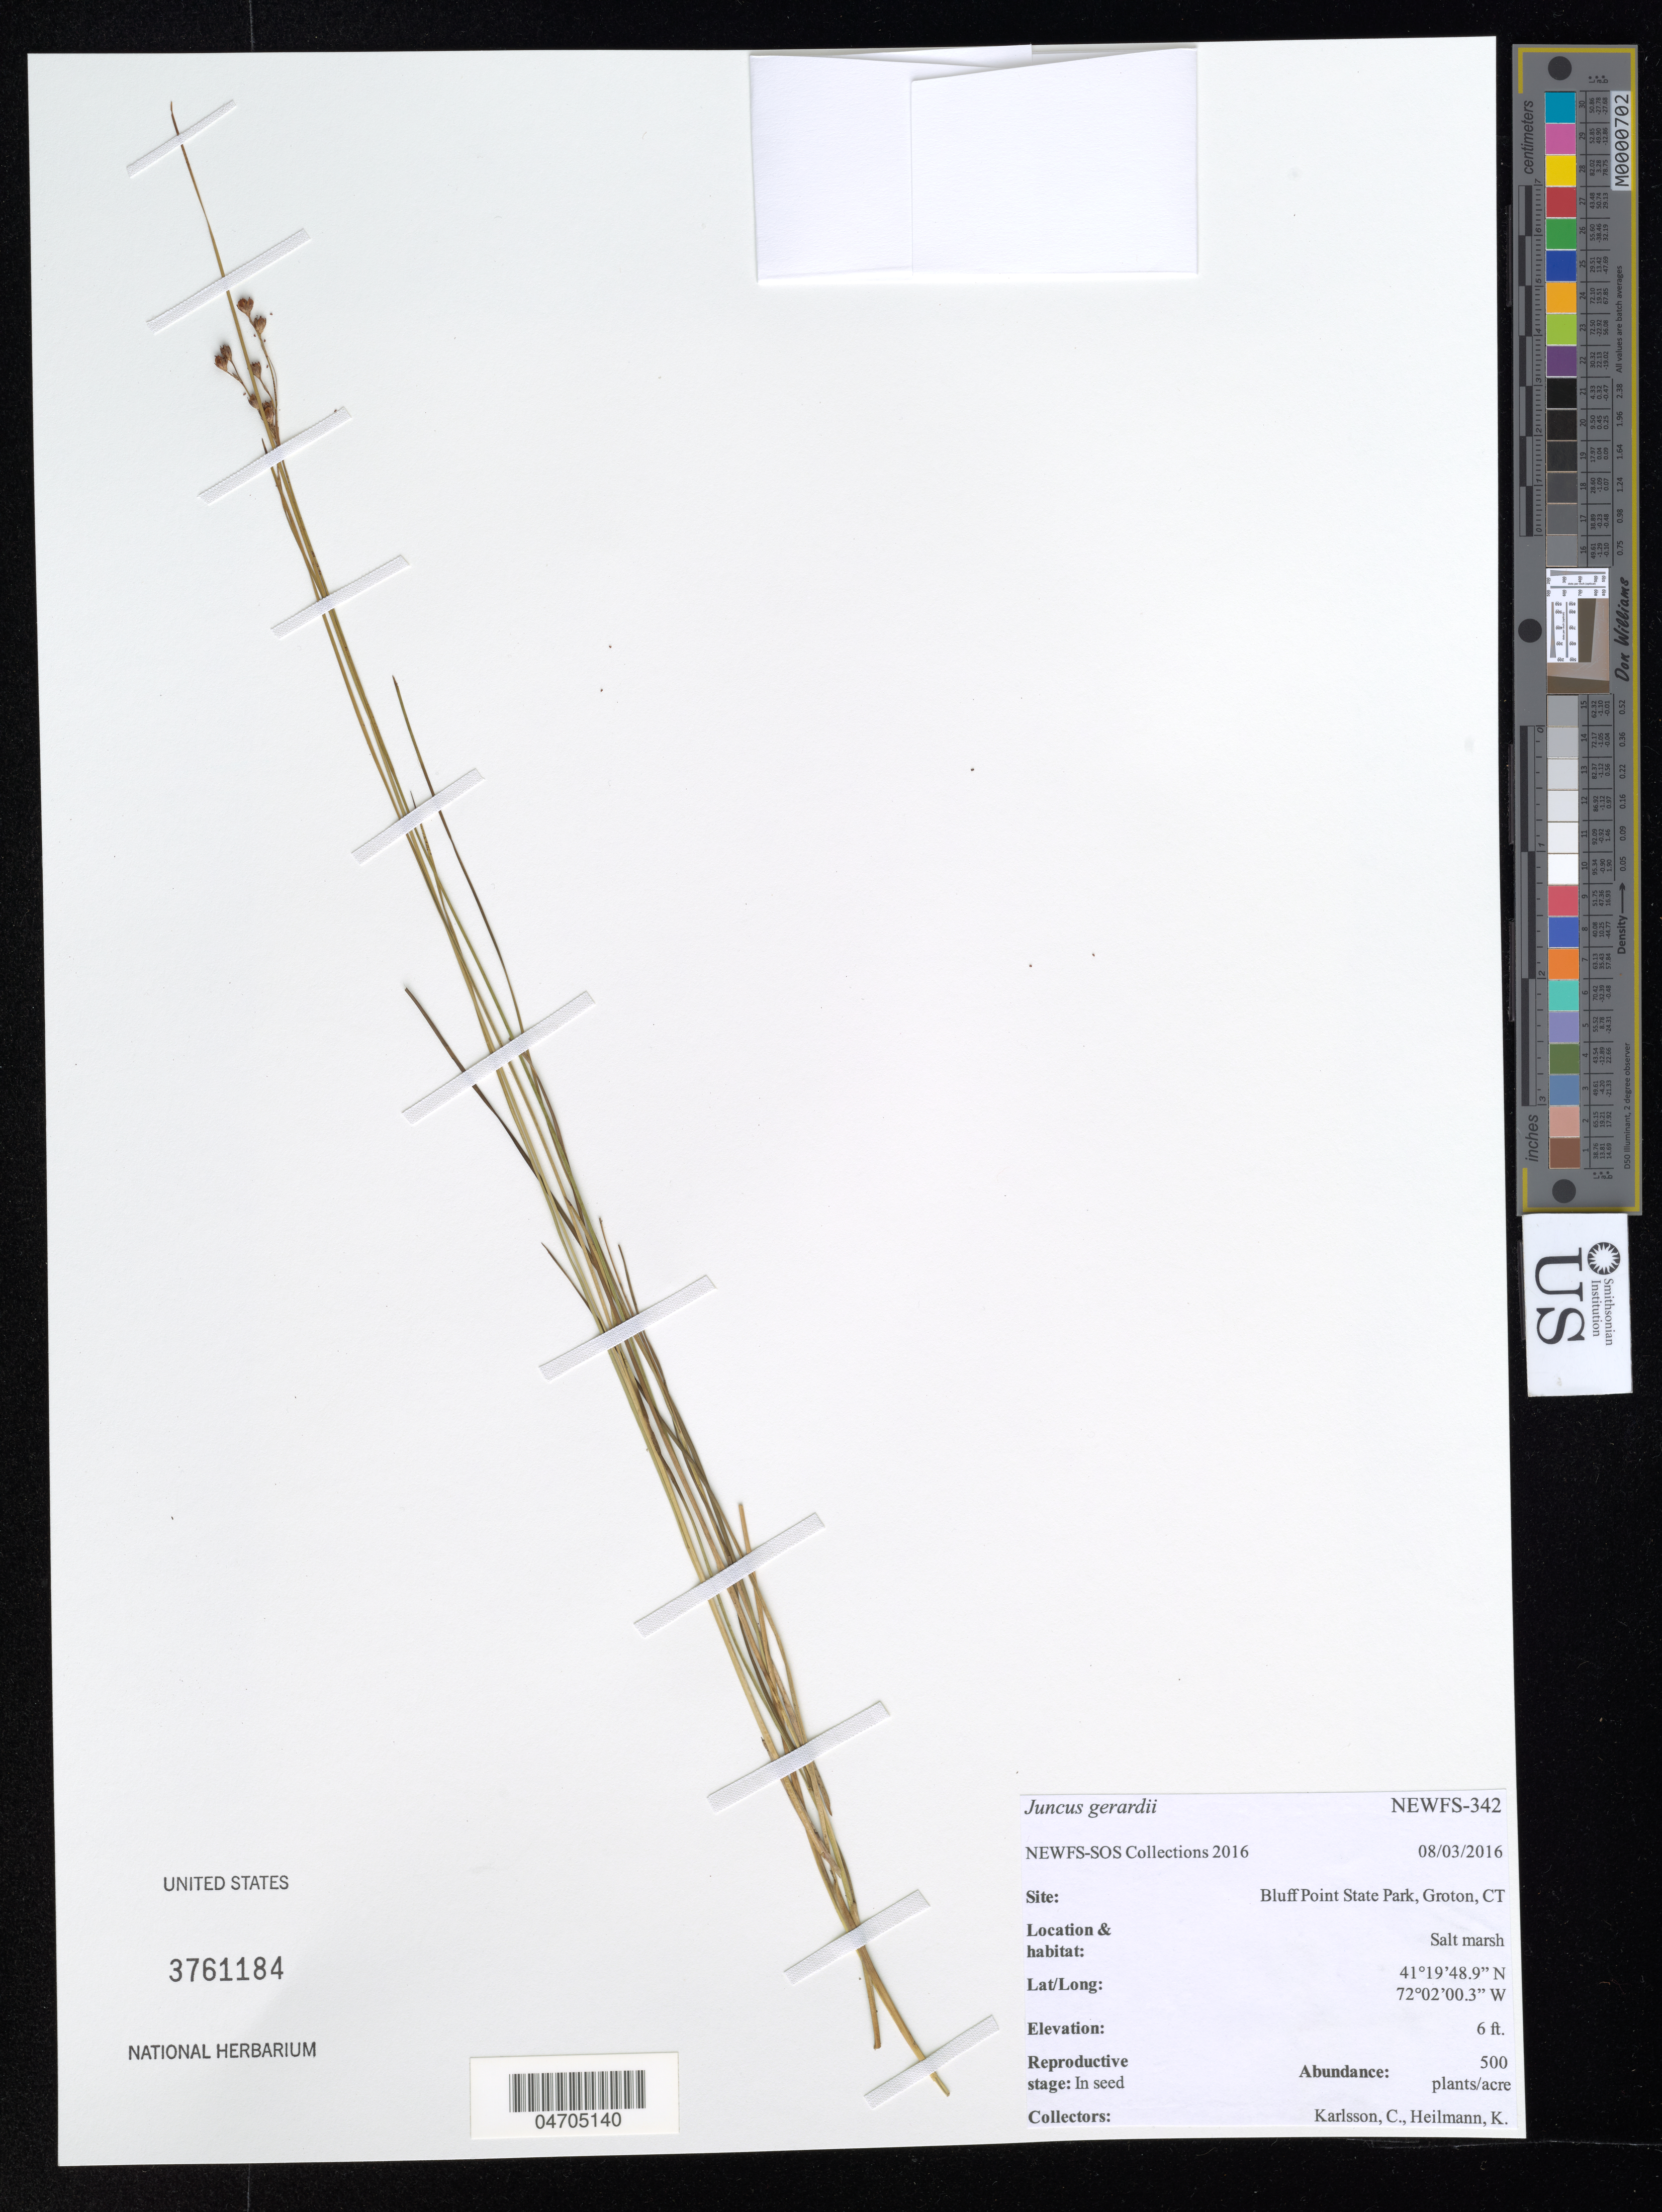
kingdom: Plantae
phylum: Tracheophyta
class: Liliopsida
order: Poales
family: Juncaceae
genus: Juncus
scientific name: Juncus gerardi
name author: Loisel.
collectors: C. Karlsson & K. Heilmann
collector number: NEWFS-342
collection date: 2016-08-03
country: United States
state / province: Connecticut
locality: Site: Bluff Point State Park, Groton, CT. Salt marsh.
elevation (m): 2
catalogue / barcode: US 3761184